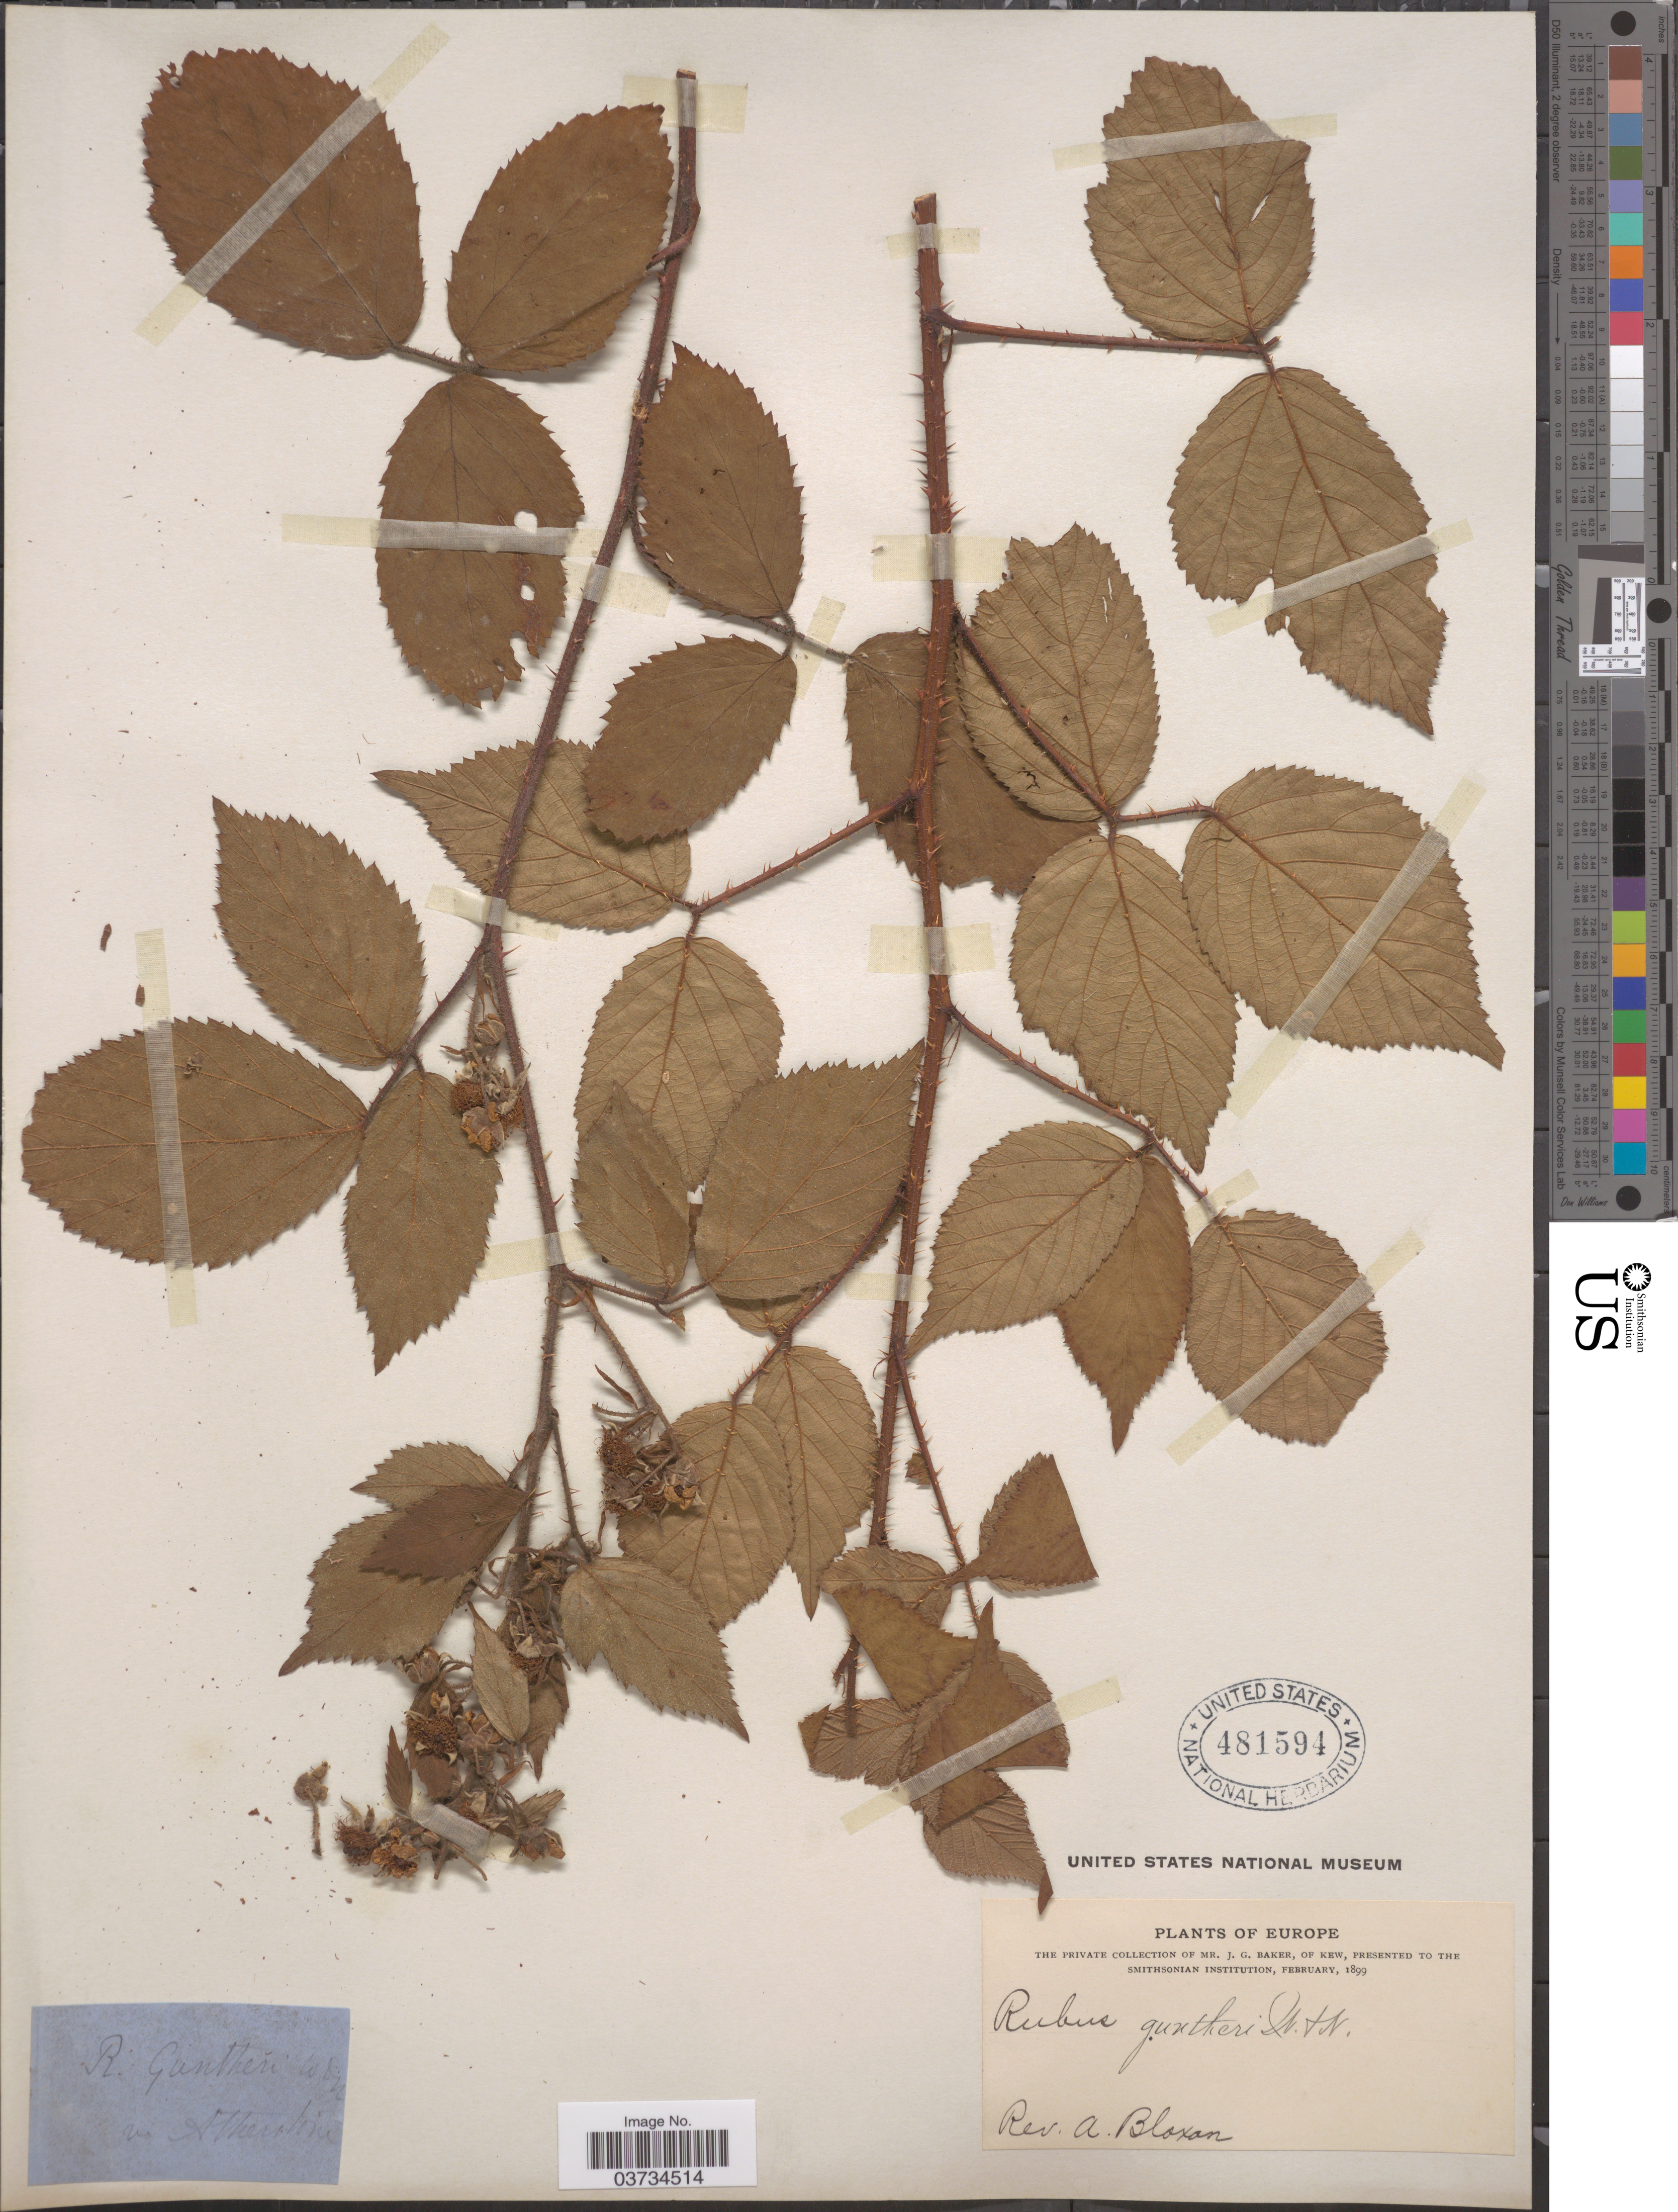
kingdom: Plantae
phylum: Tracheophyta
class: Magnoliopsida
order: Rosales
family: Rosaceae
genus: Rubus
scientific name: Rubus guntheri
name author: Weihe & Nees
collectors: A. Bloxam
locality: Europe.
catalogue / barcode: US 481594